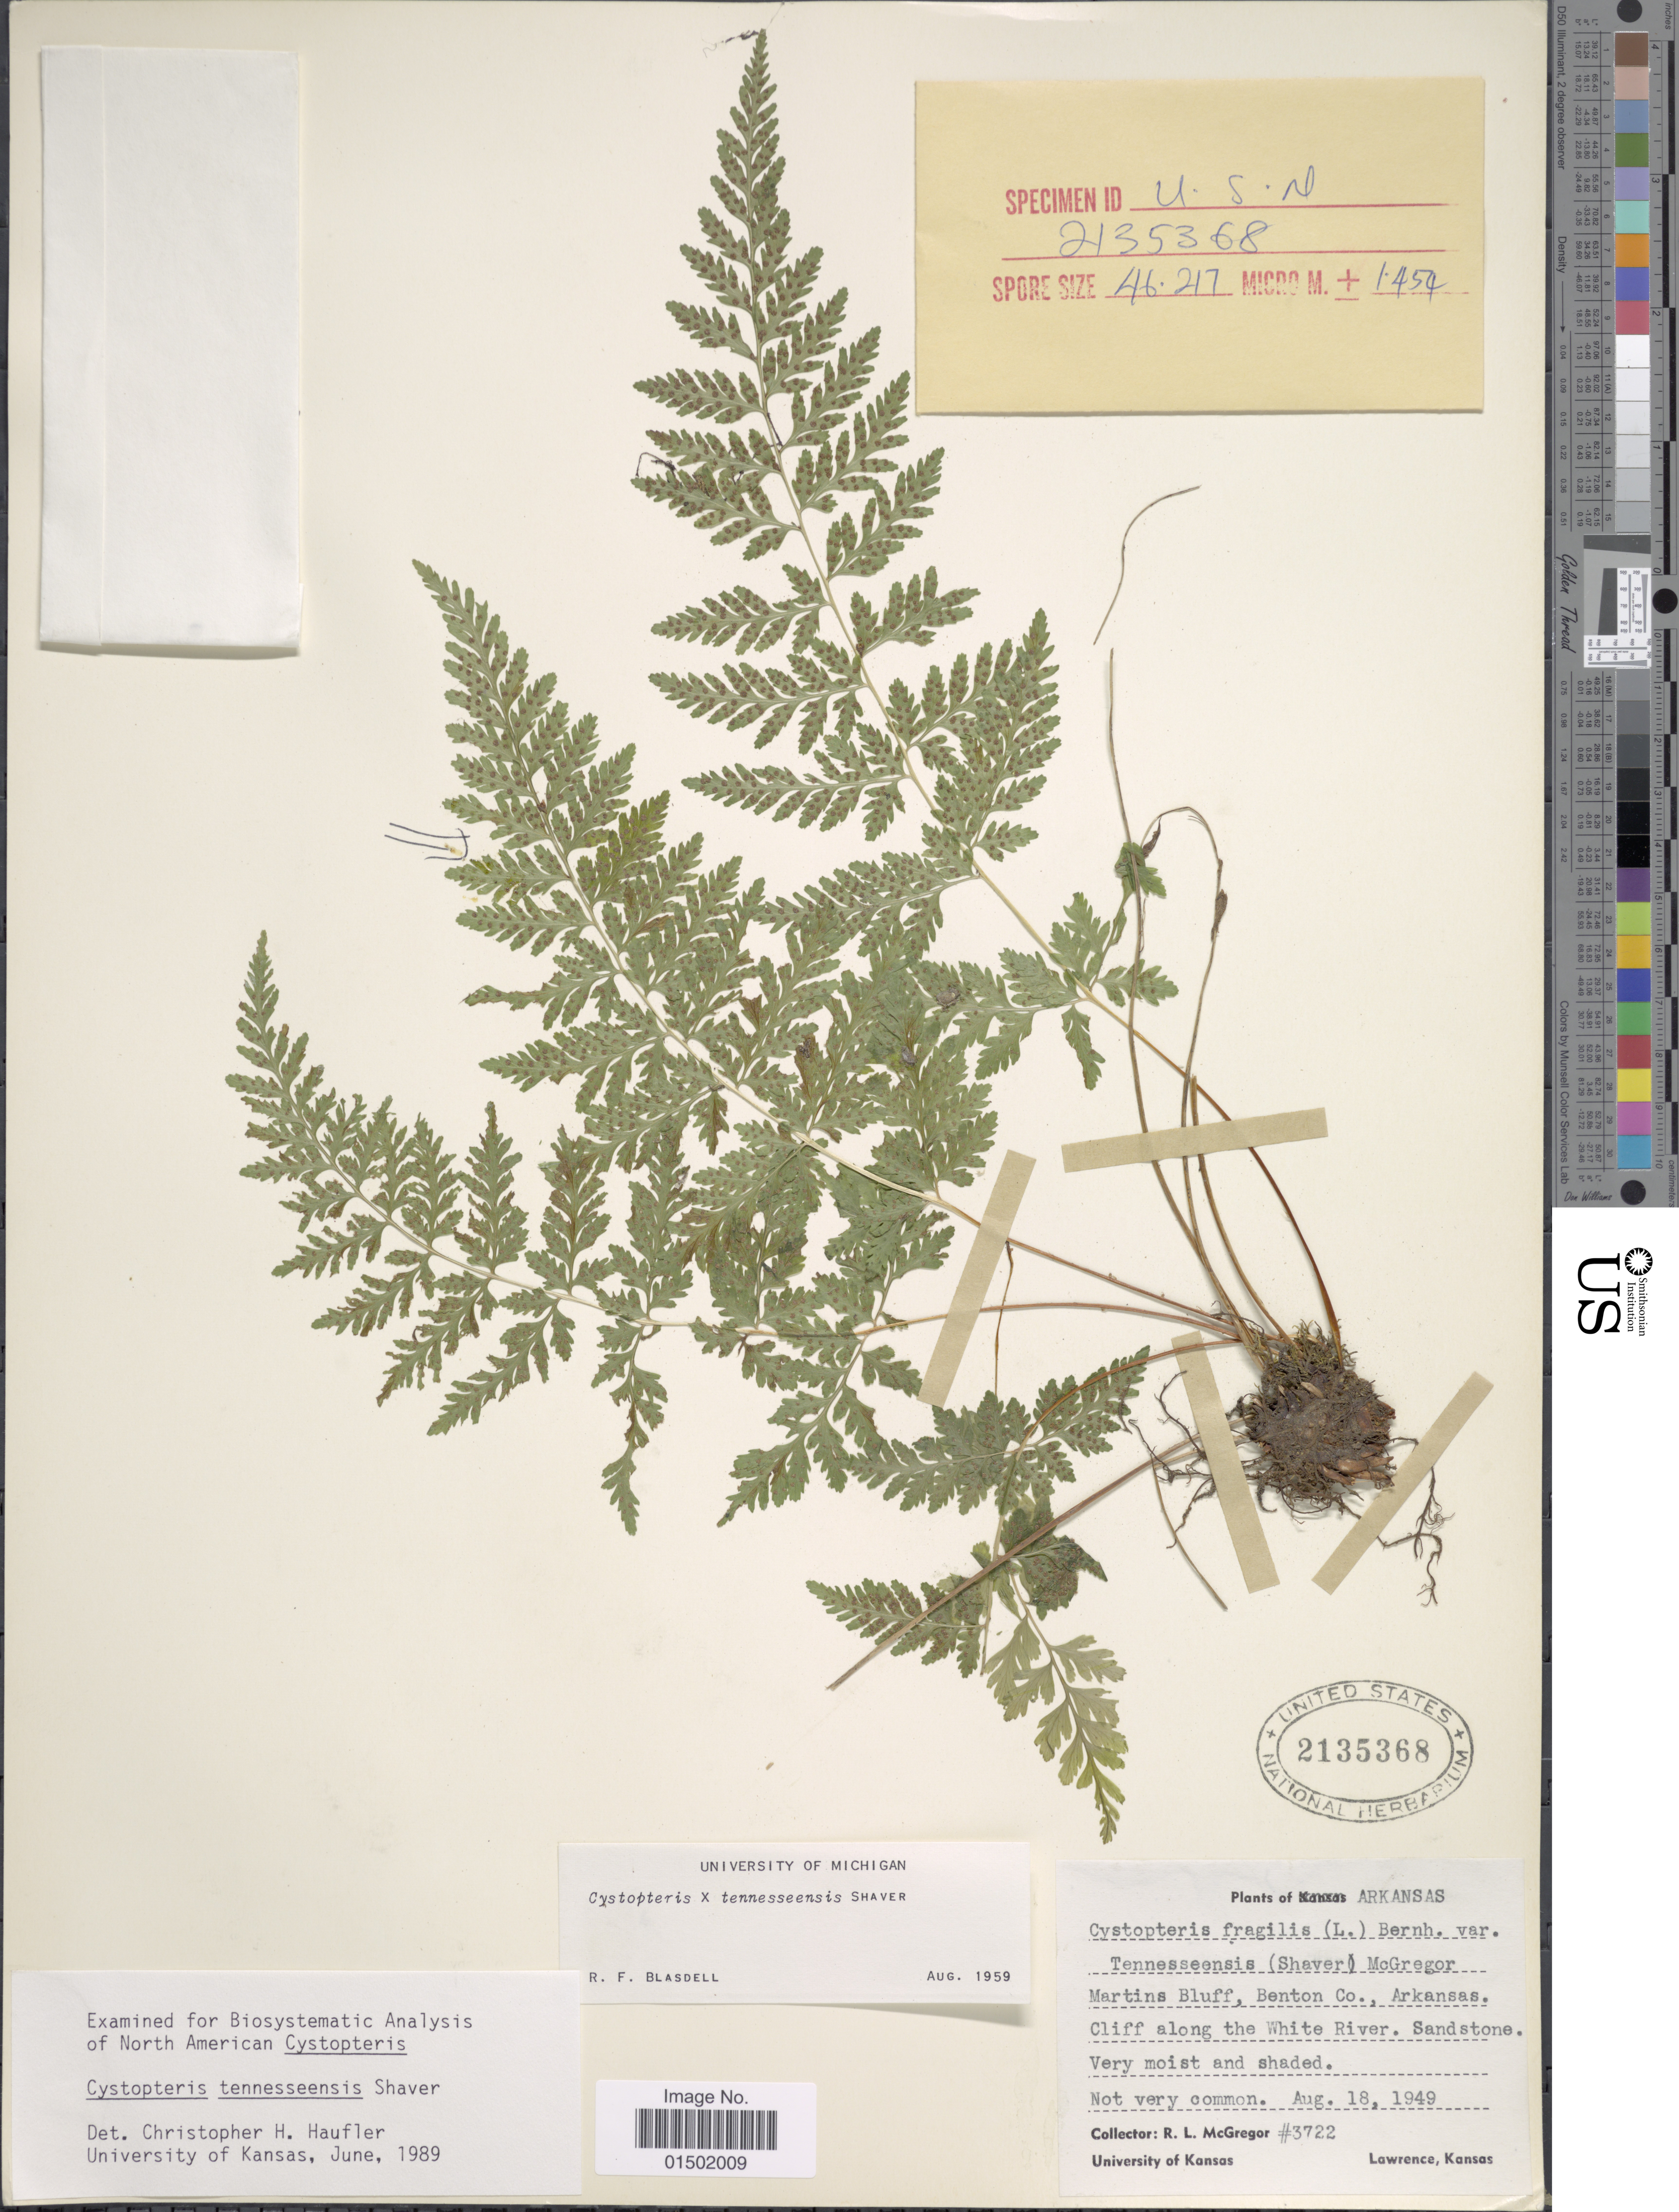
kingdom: Plantae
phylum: Tracheophyta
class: Polypodiopsida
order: Polypodiales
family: Cystopteridaceae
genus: Cystopteris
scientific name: Cystopteris tennesseensis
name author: Shaver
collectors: R. McGregor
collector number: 3722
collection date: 1949-08-18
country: United States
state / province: Arkansas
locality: Martins Bluff, Benton Co.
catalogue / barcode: US 2135368